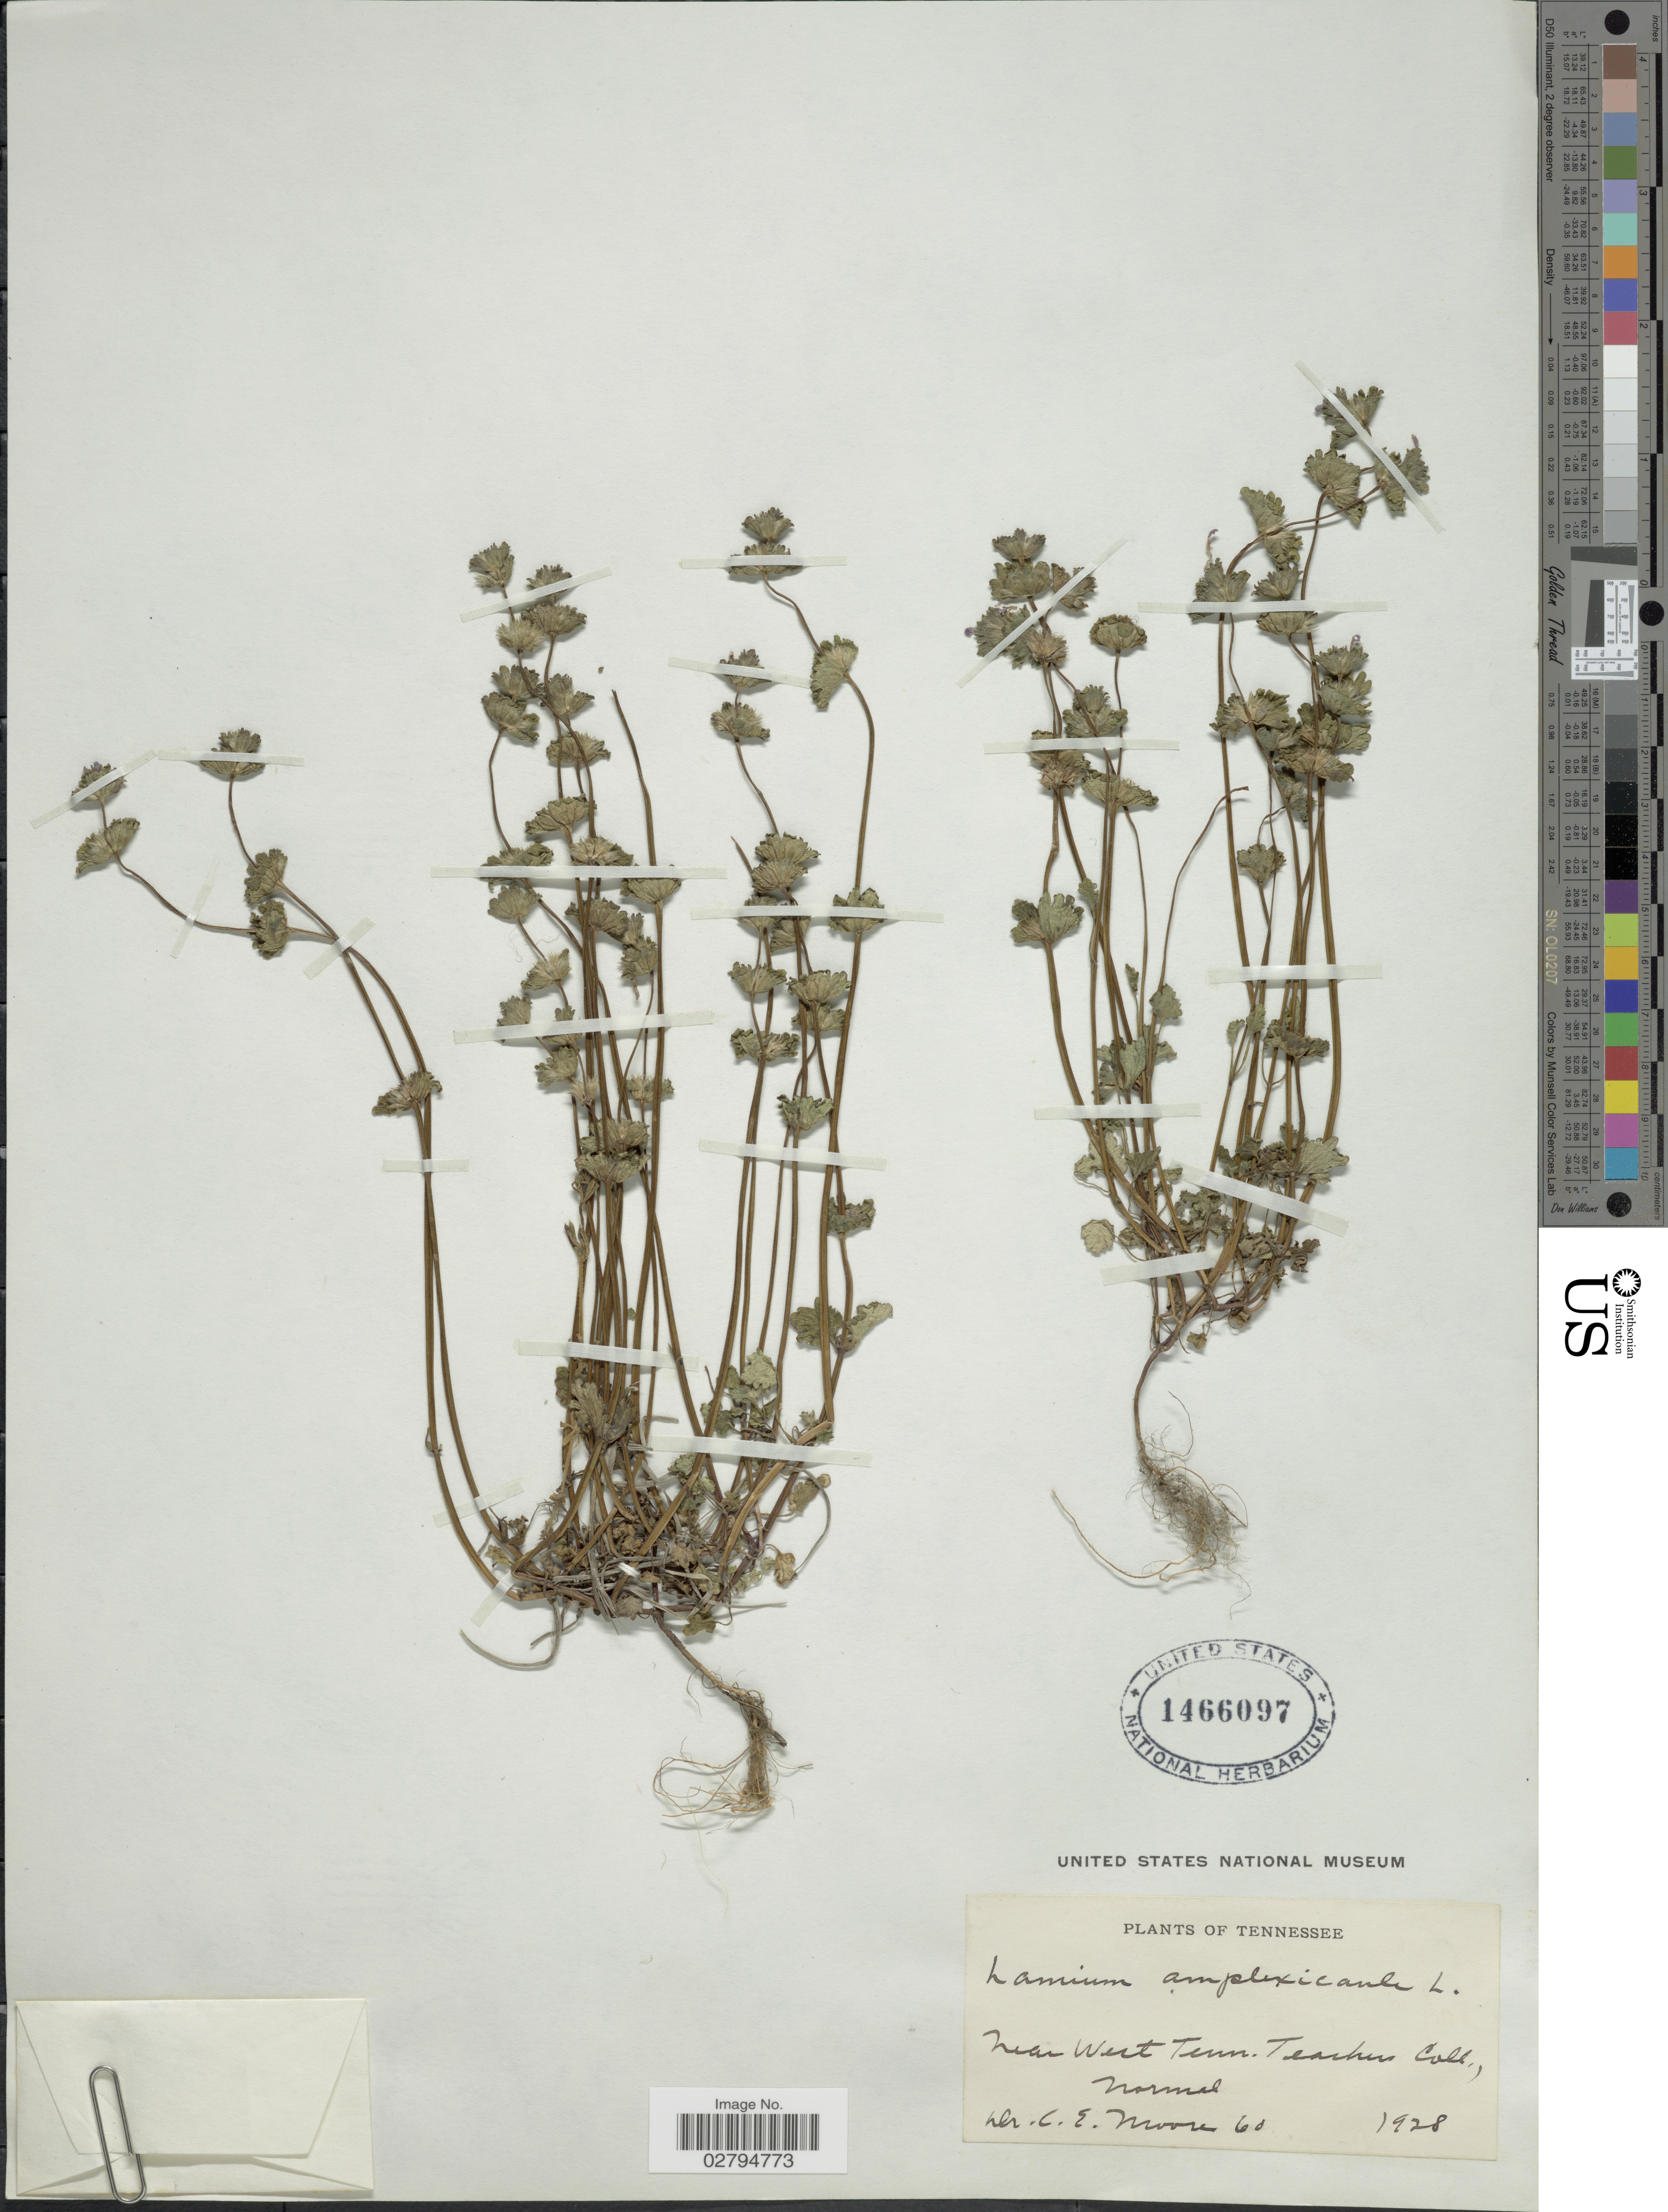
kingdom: Plantae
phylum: Tracheophyta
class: Magnoliopsida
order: Lamiales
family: Lamiaceae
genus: Lamium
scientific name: Lamium amplexicaule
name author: L.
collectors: C. Moore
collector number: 60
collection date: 1928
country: United States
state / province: Tennessee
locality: Near West Tenn. Teachers Coll.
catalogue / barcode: US 1466097